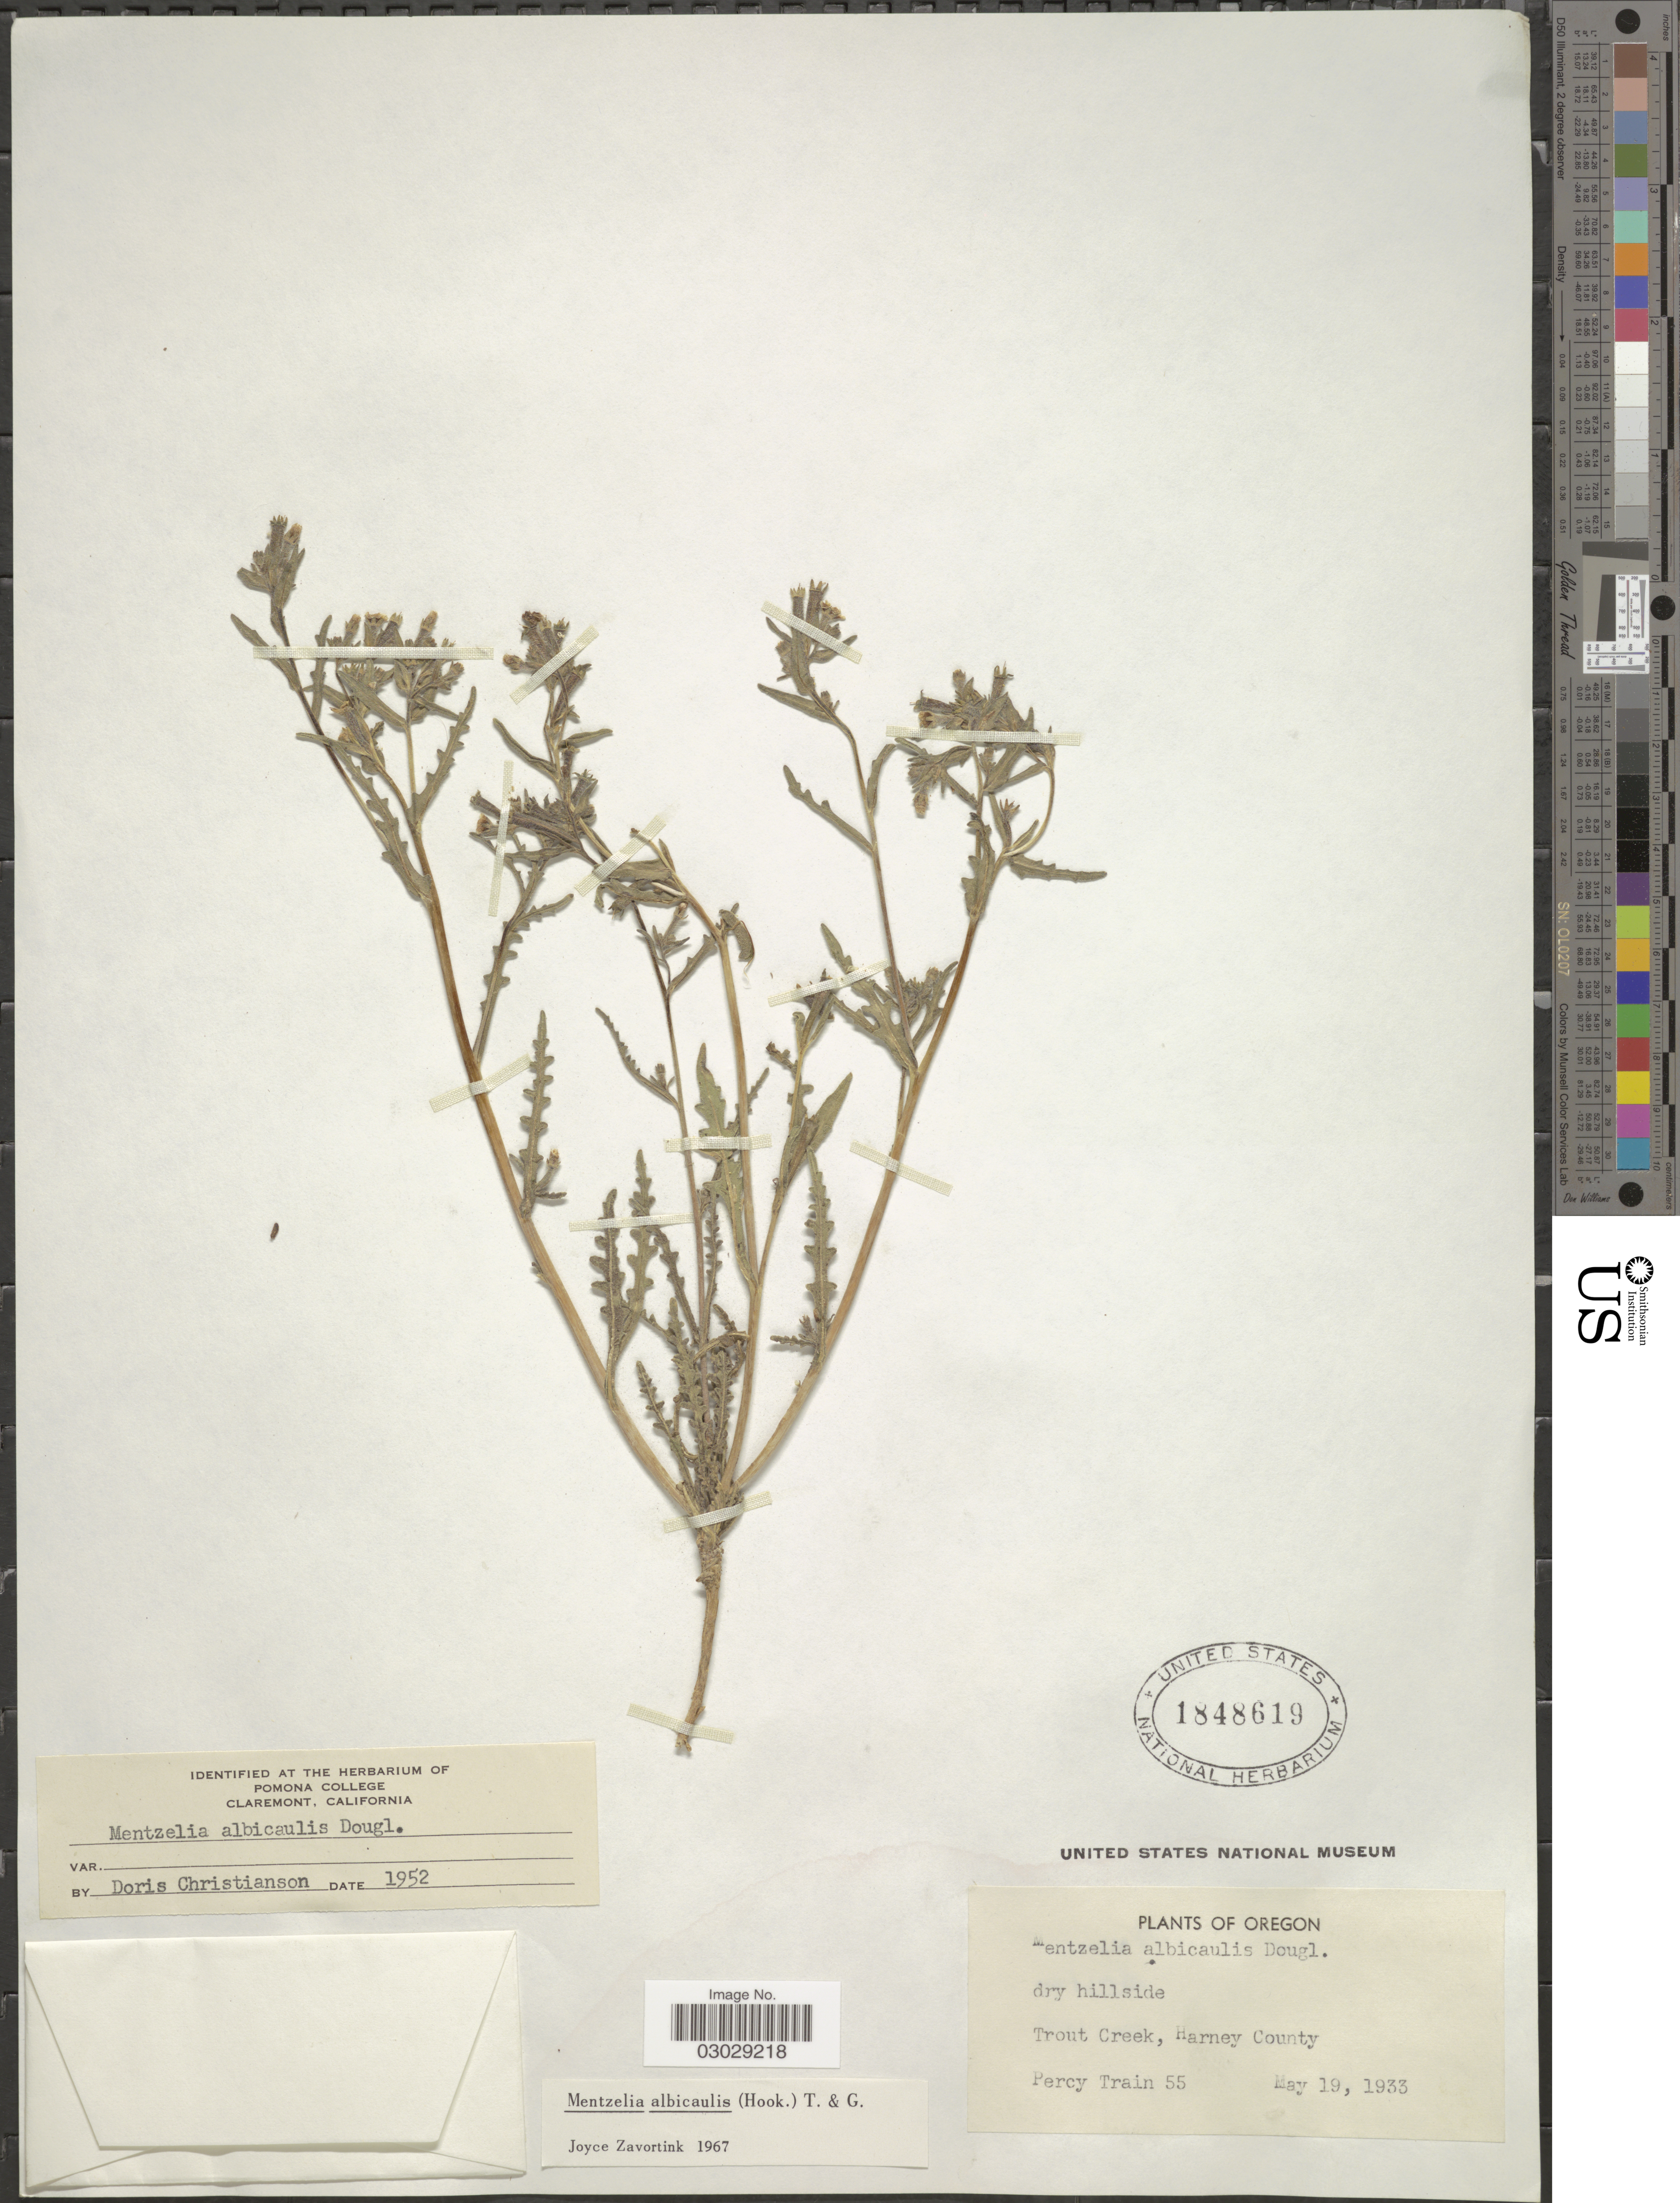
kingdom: Plantae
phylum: Tracheophyta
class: Magnoliopsida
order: Cornales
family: Loasaceae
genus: Mentzelia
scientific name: Mentzelia albicaulis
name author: (Douglas ex Hook.) Douglas ex Torr. & A. Gray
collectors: P. Train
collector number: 55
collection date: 1933-05-19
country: United States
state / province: Oregon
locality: Trout Creek, Harner County.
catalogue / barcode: US 1848619